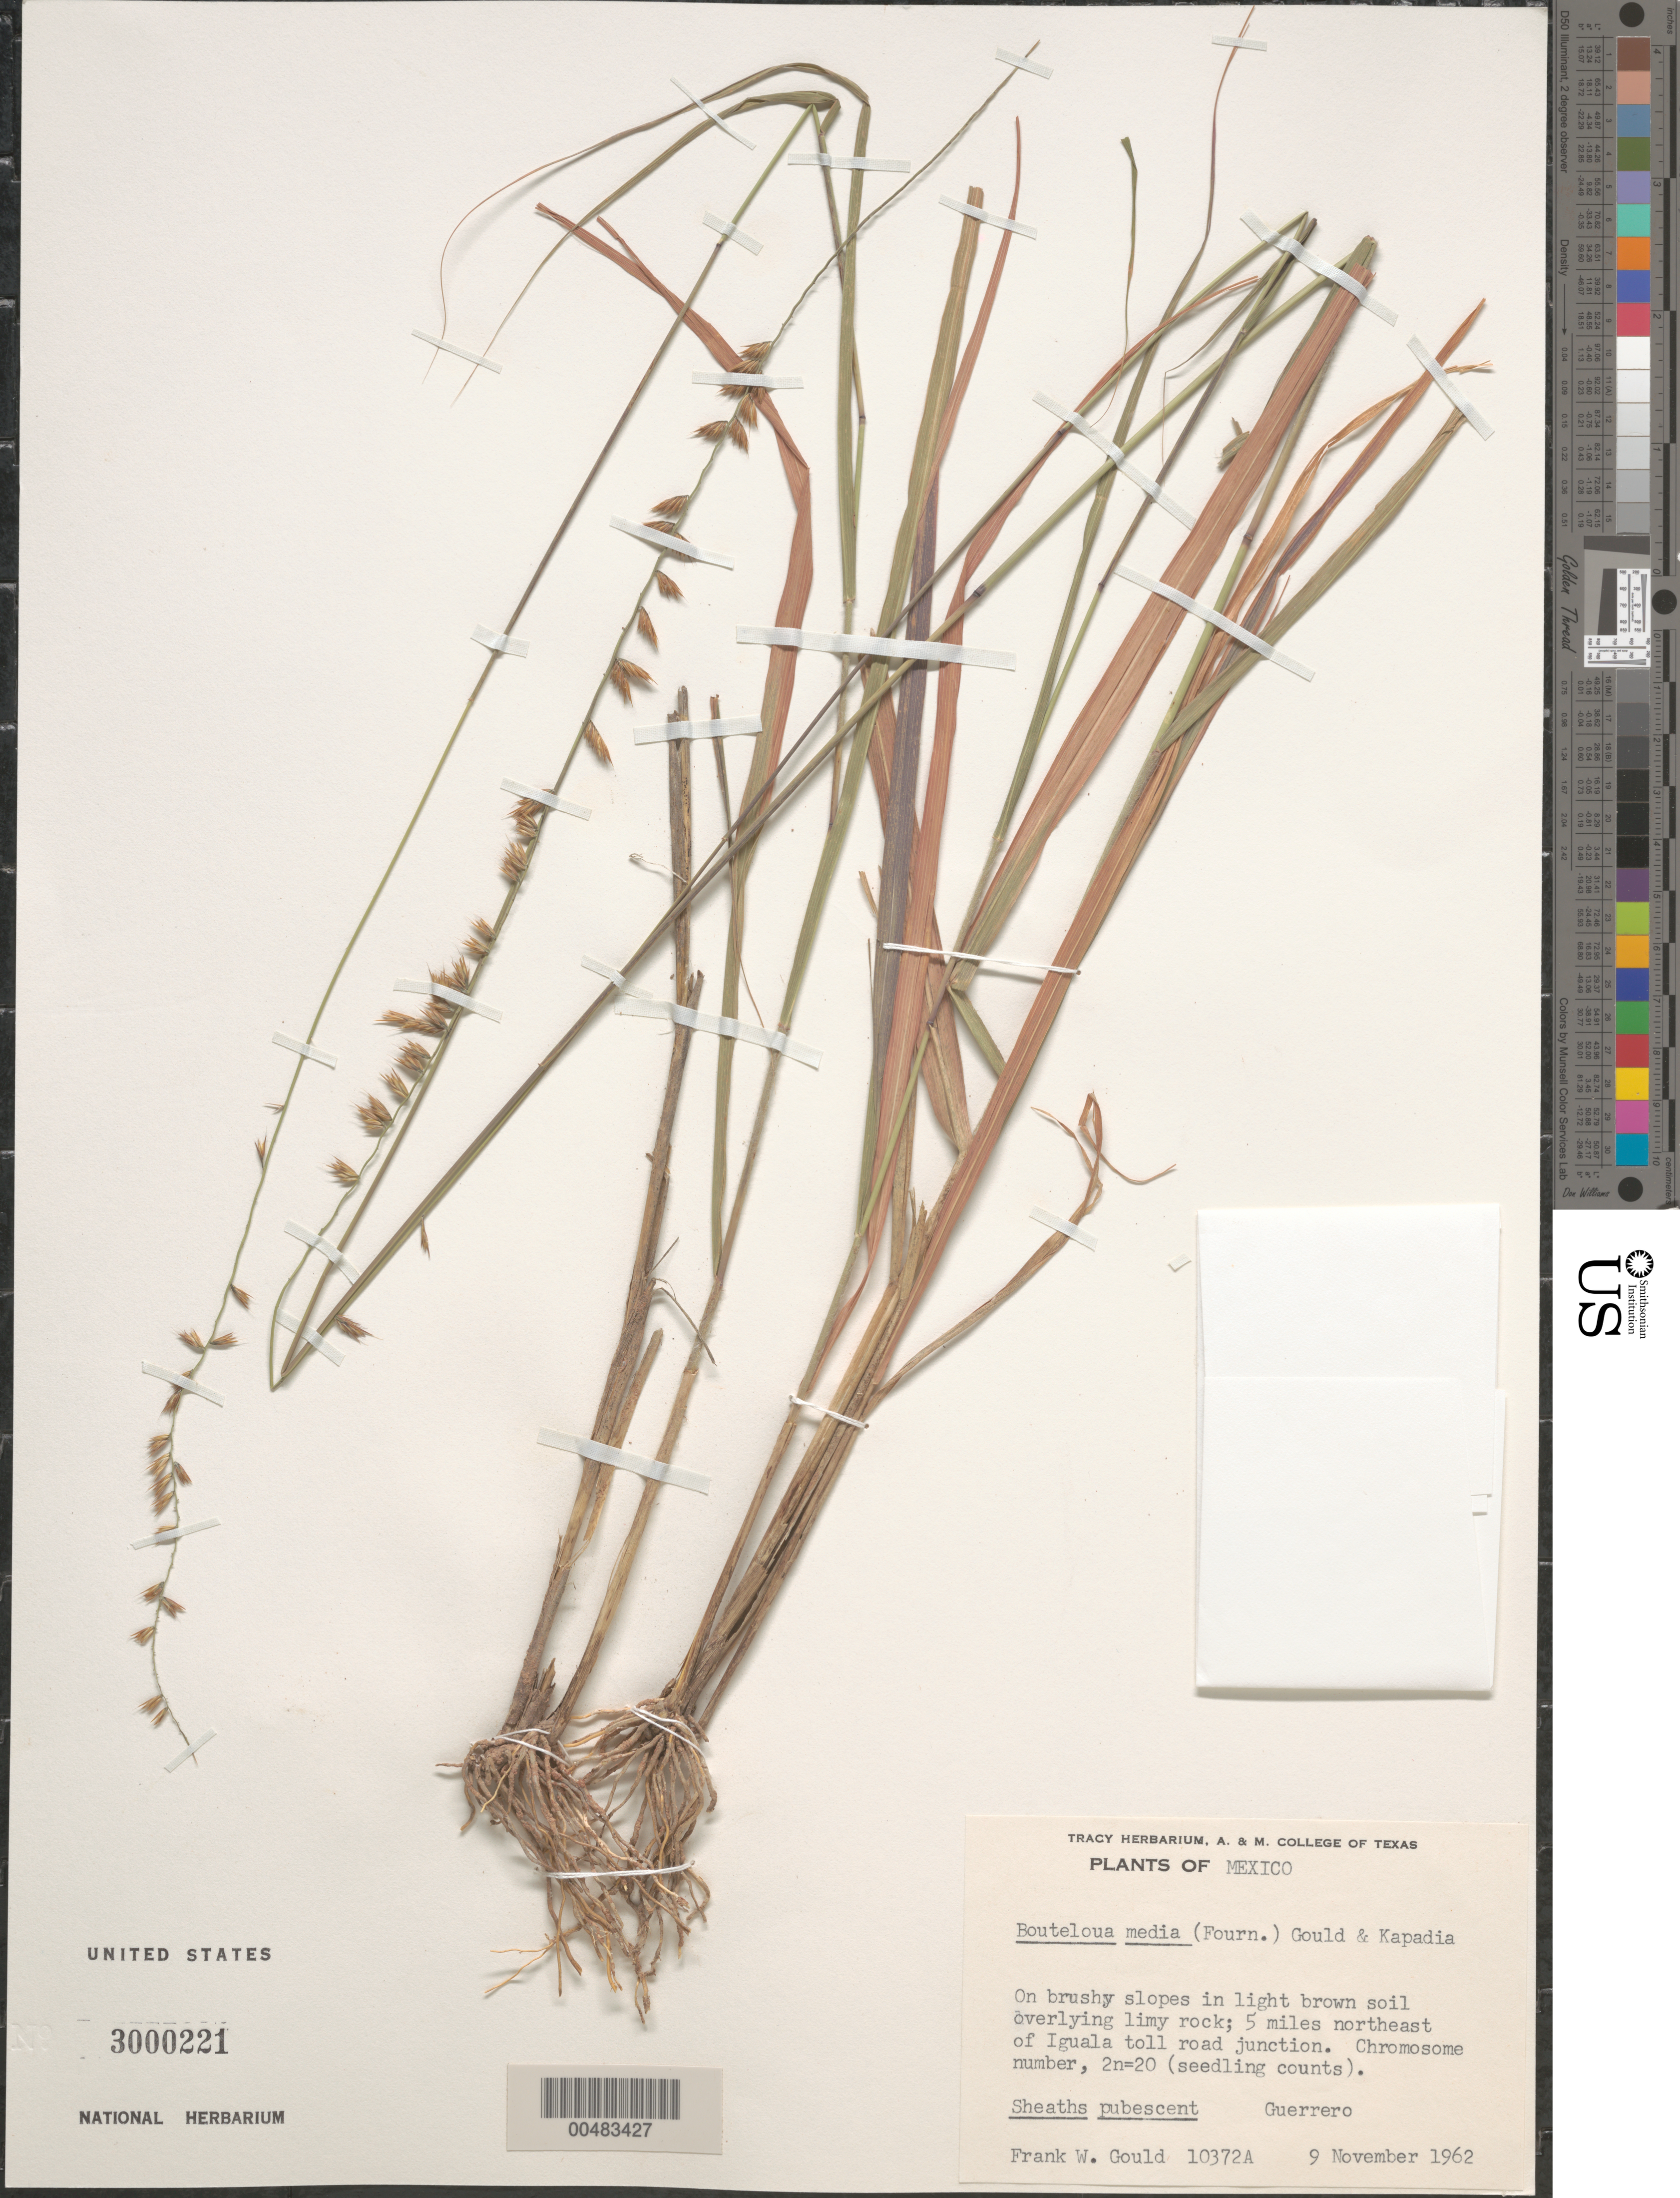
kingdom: Plantae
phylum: Tracheophyta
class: Liliopsida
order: Poales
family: Poaceae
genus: Bouteloua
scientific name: Bouteloua media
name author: (E. Fourn.) Gould & Kapadia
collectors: F. W. Gould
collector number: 10372A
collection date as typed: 9 Nov 1962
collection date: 1962-11-09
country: Mexico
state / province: Guerrero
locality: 5 mi NE of Iguala toll road junction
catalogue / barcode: US 3000221